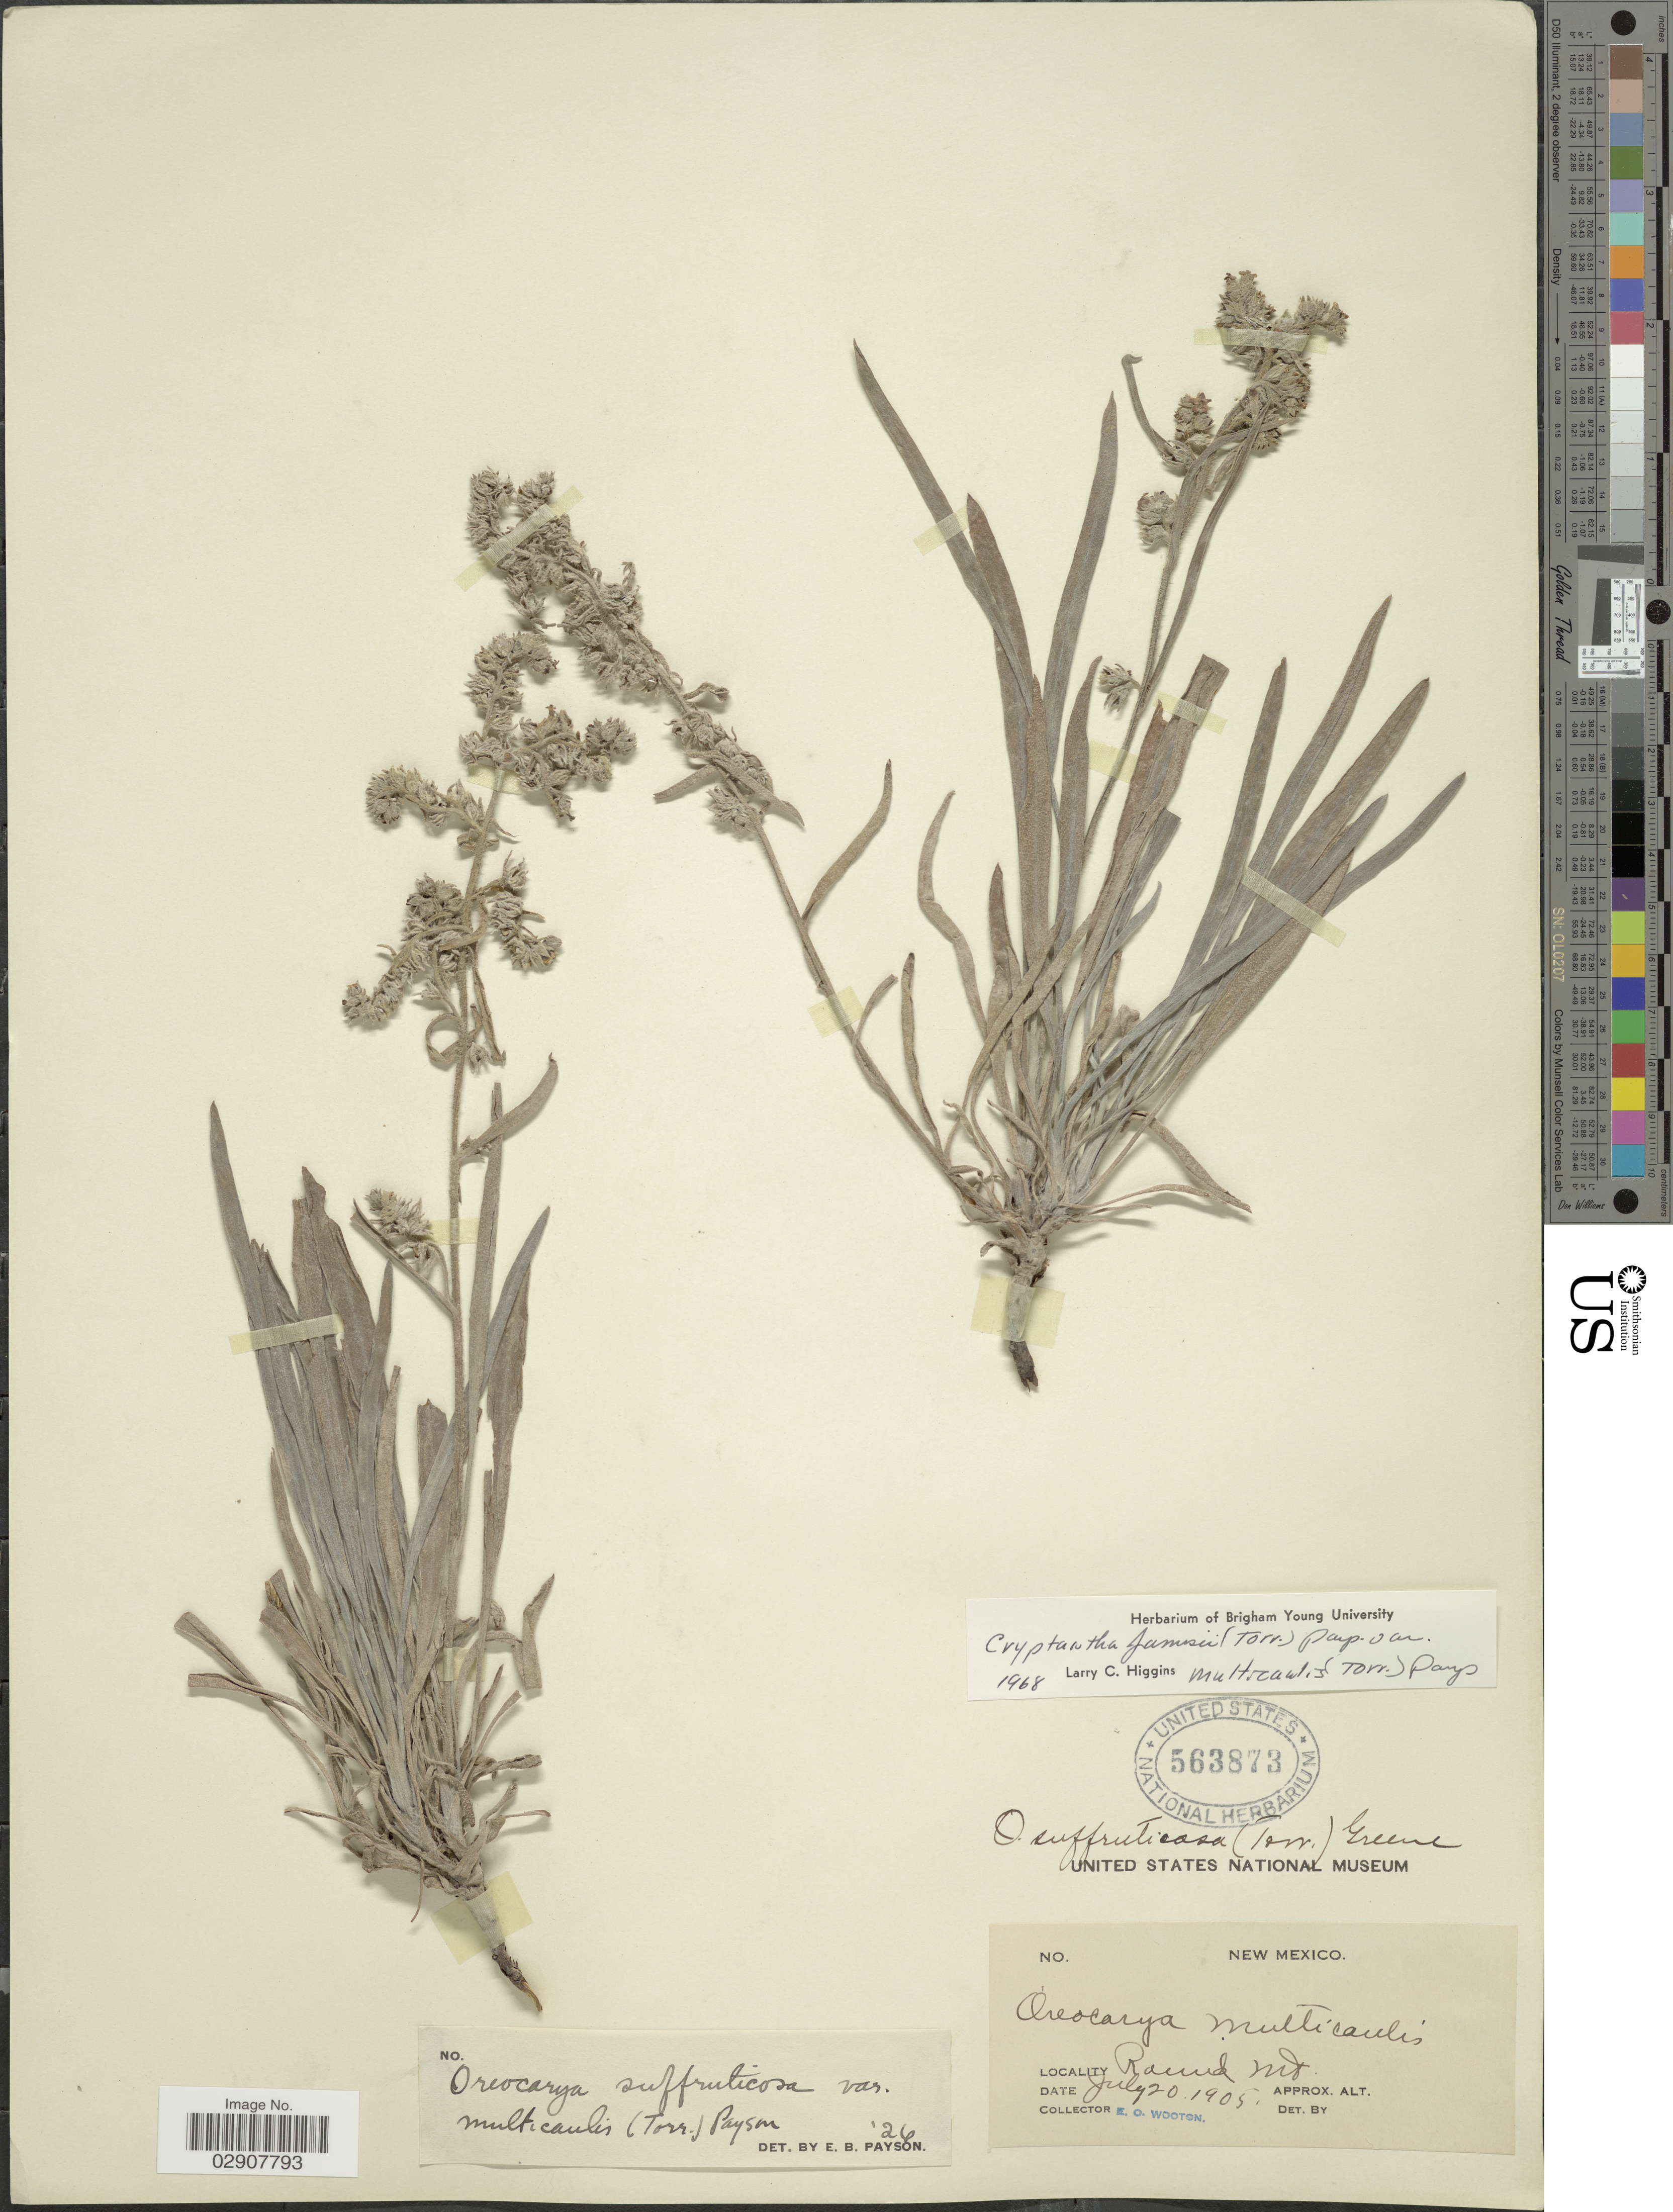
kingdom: Plantae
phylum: Tracheophyta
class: Magnoliopsida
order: Boraginales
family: Boraginaceae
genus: Cryptantha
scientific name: Cryptantha jamesii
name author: (Torr.) Payson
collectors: E. O. Wooton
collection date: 1905-07-20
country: United States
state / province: New Mexico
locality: Round Mt. New Mexico.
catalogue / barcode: US 563873